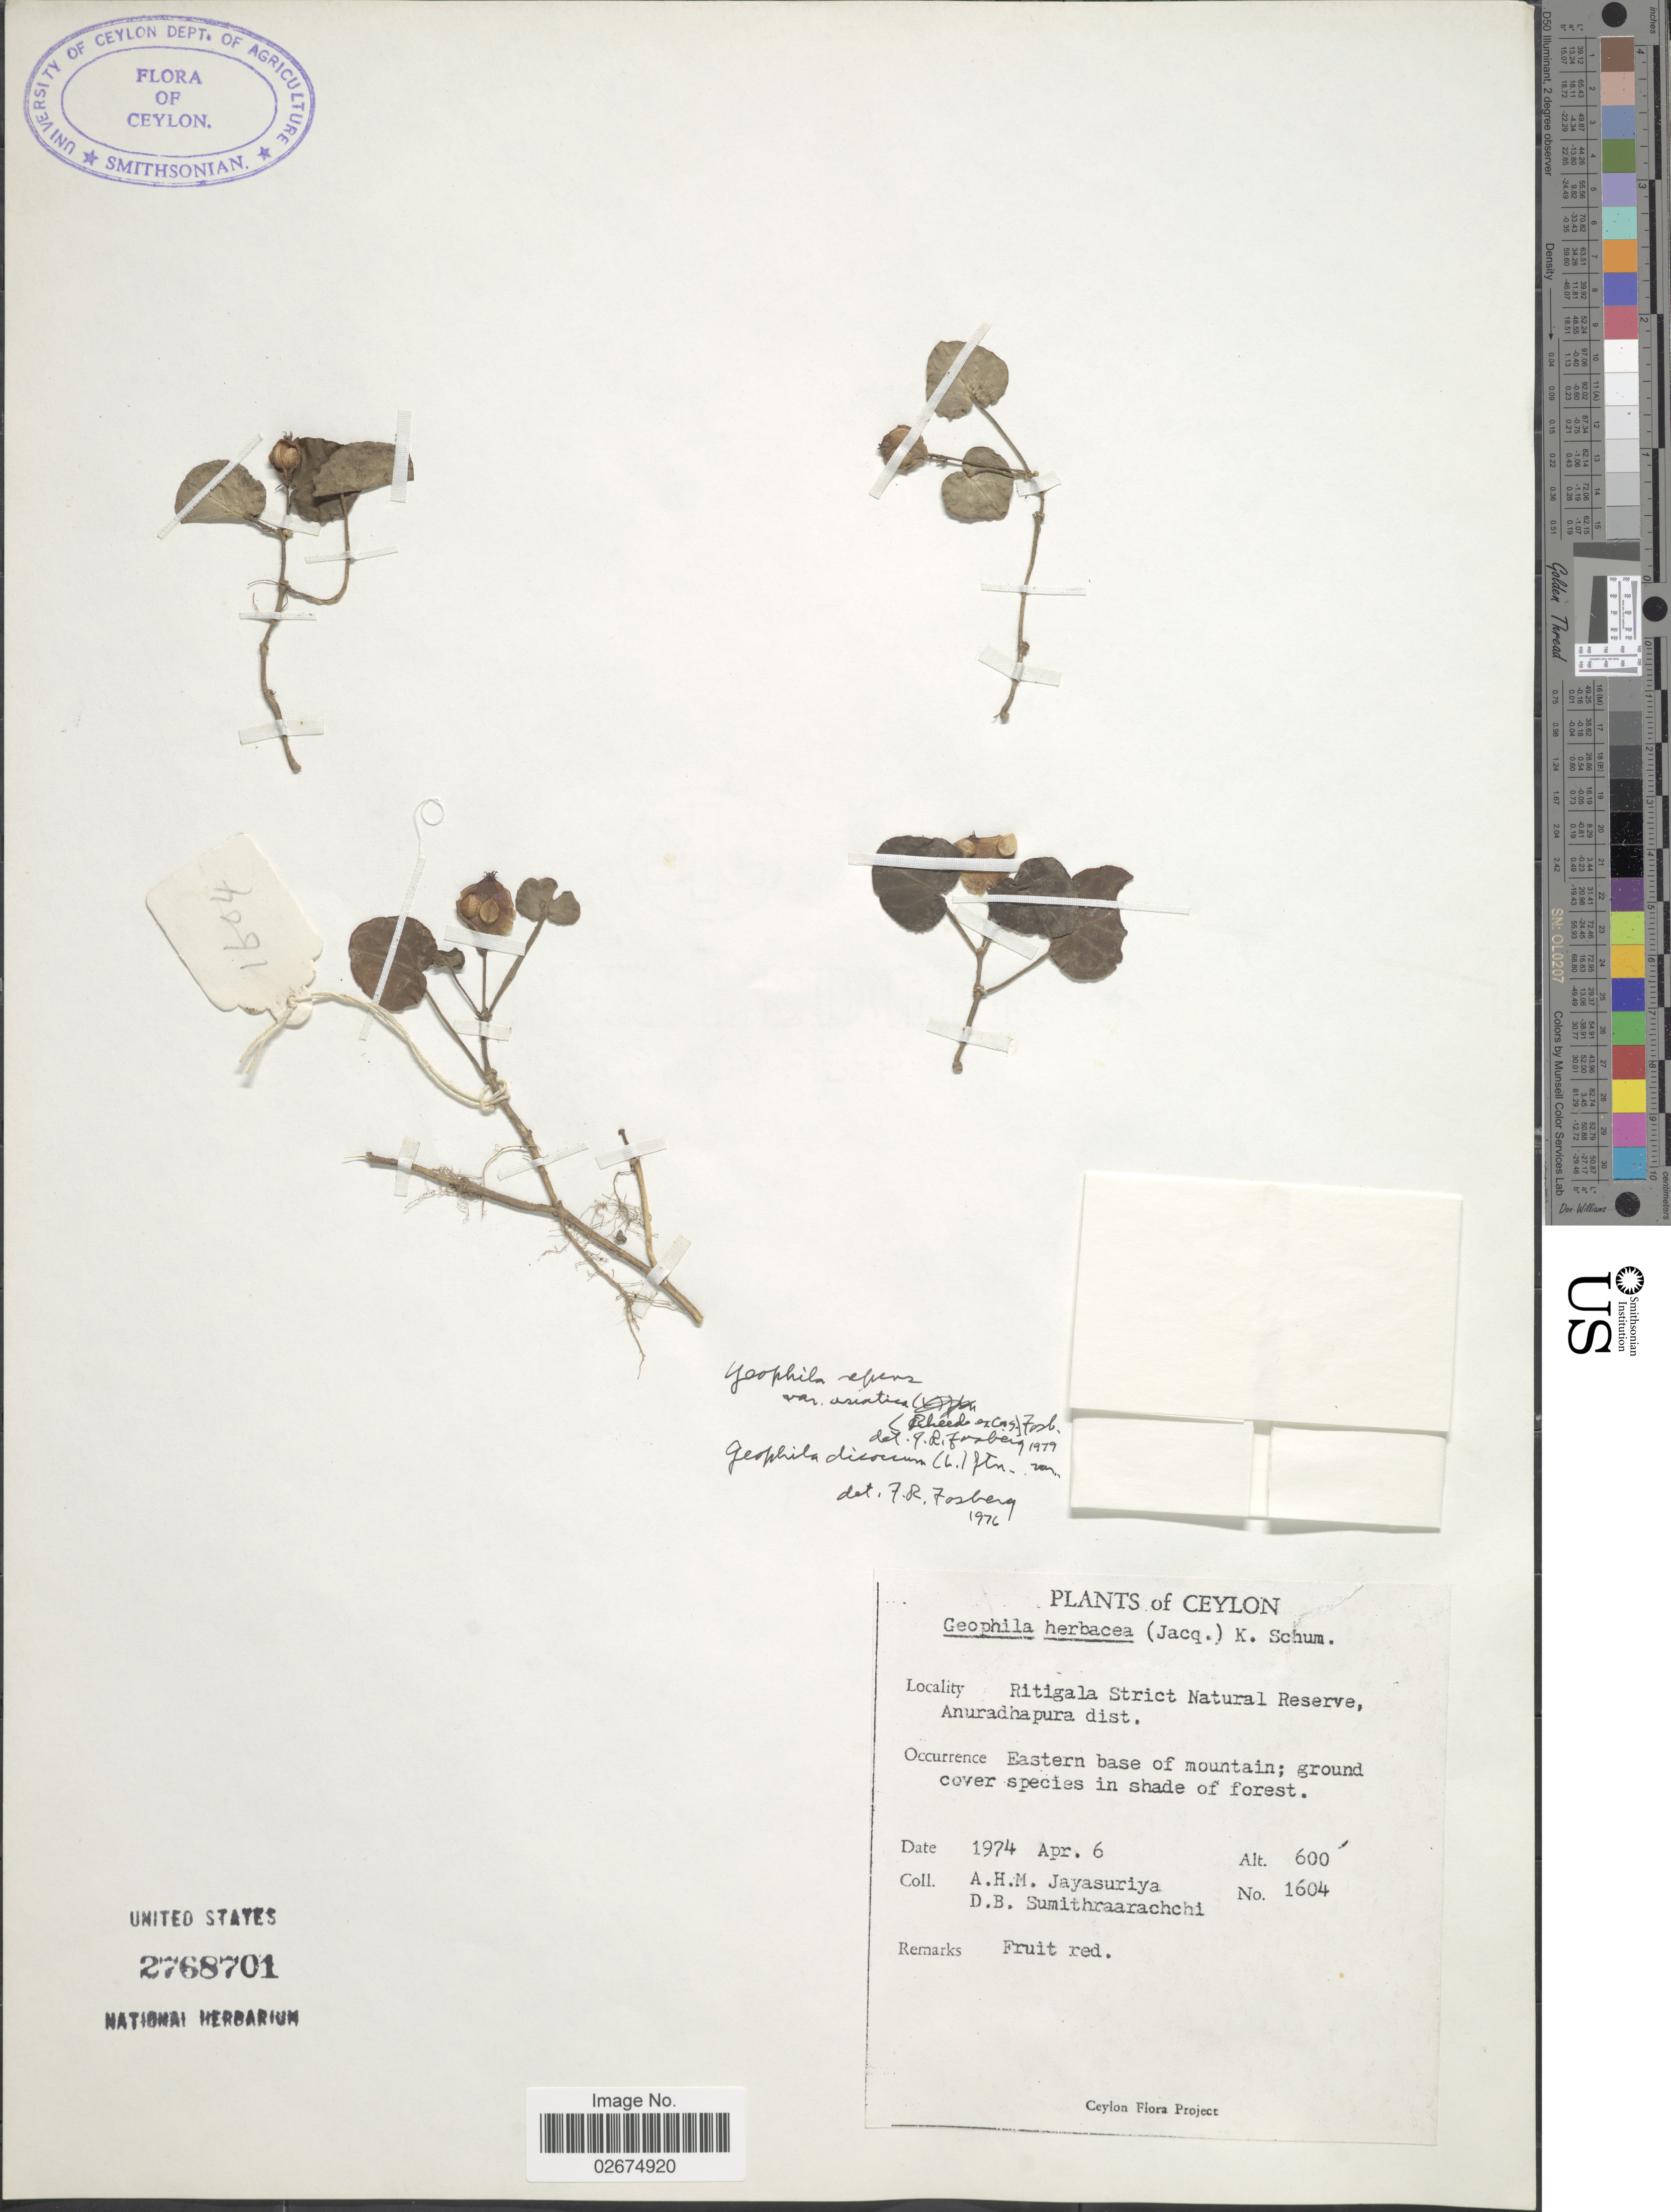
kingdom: Plantae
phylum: Tracheophyta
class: Magnoliopsida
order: Gentianales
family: Rubiaceae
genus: Geophila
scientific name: Geophila repens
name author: (L.) I.M. Johnst.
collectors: A. H. Jayasuriya & D. B. Sumithraarachchi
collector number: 1604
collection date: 1974-04-06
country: Sri Lanka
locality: Ceylon. Ritigala Strict Natural Reserve, Anuradhapura dist. Eastern base of mountain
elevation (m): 183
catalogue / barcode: US 2768701